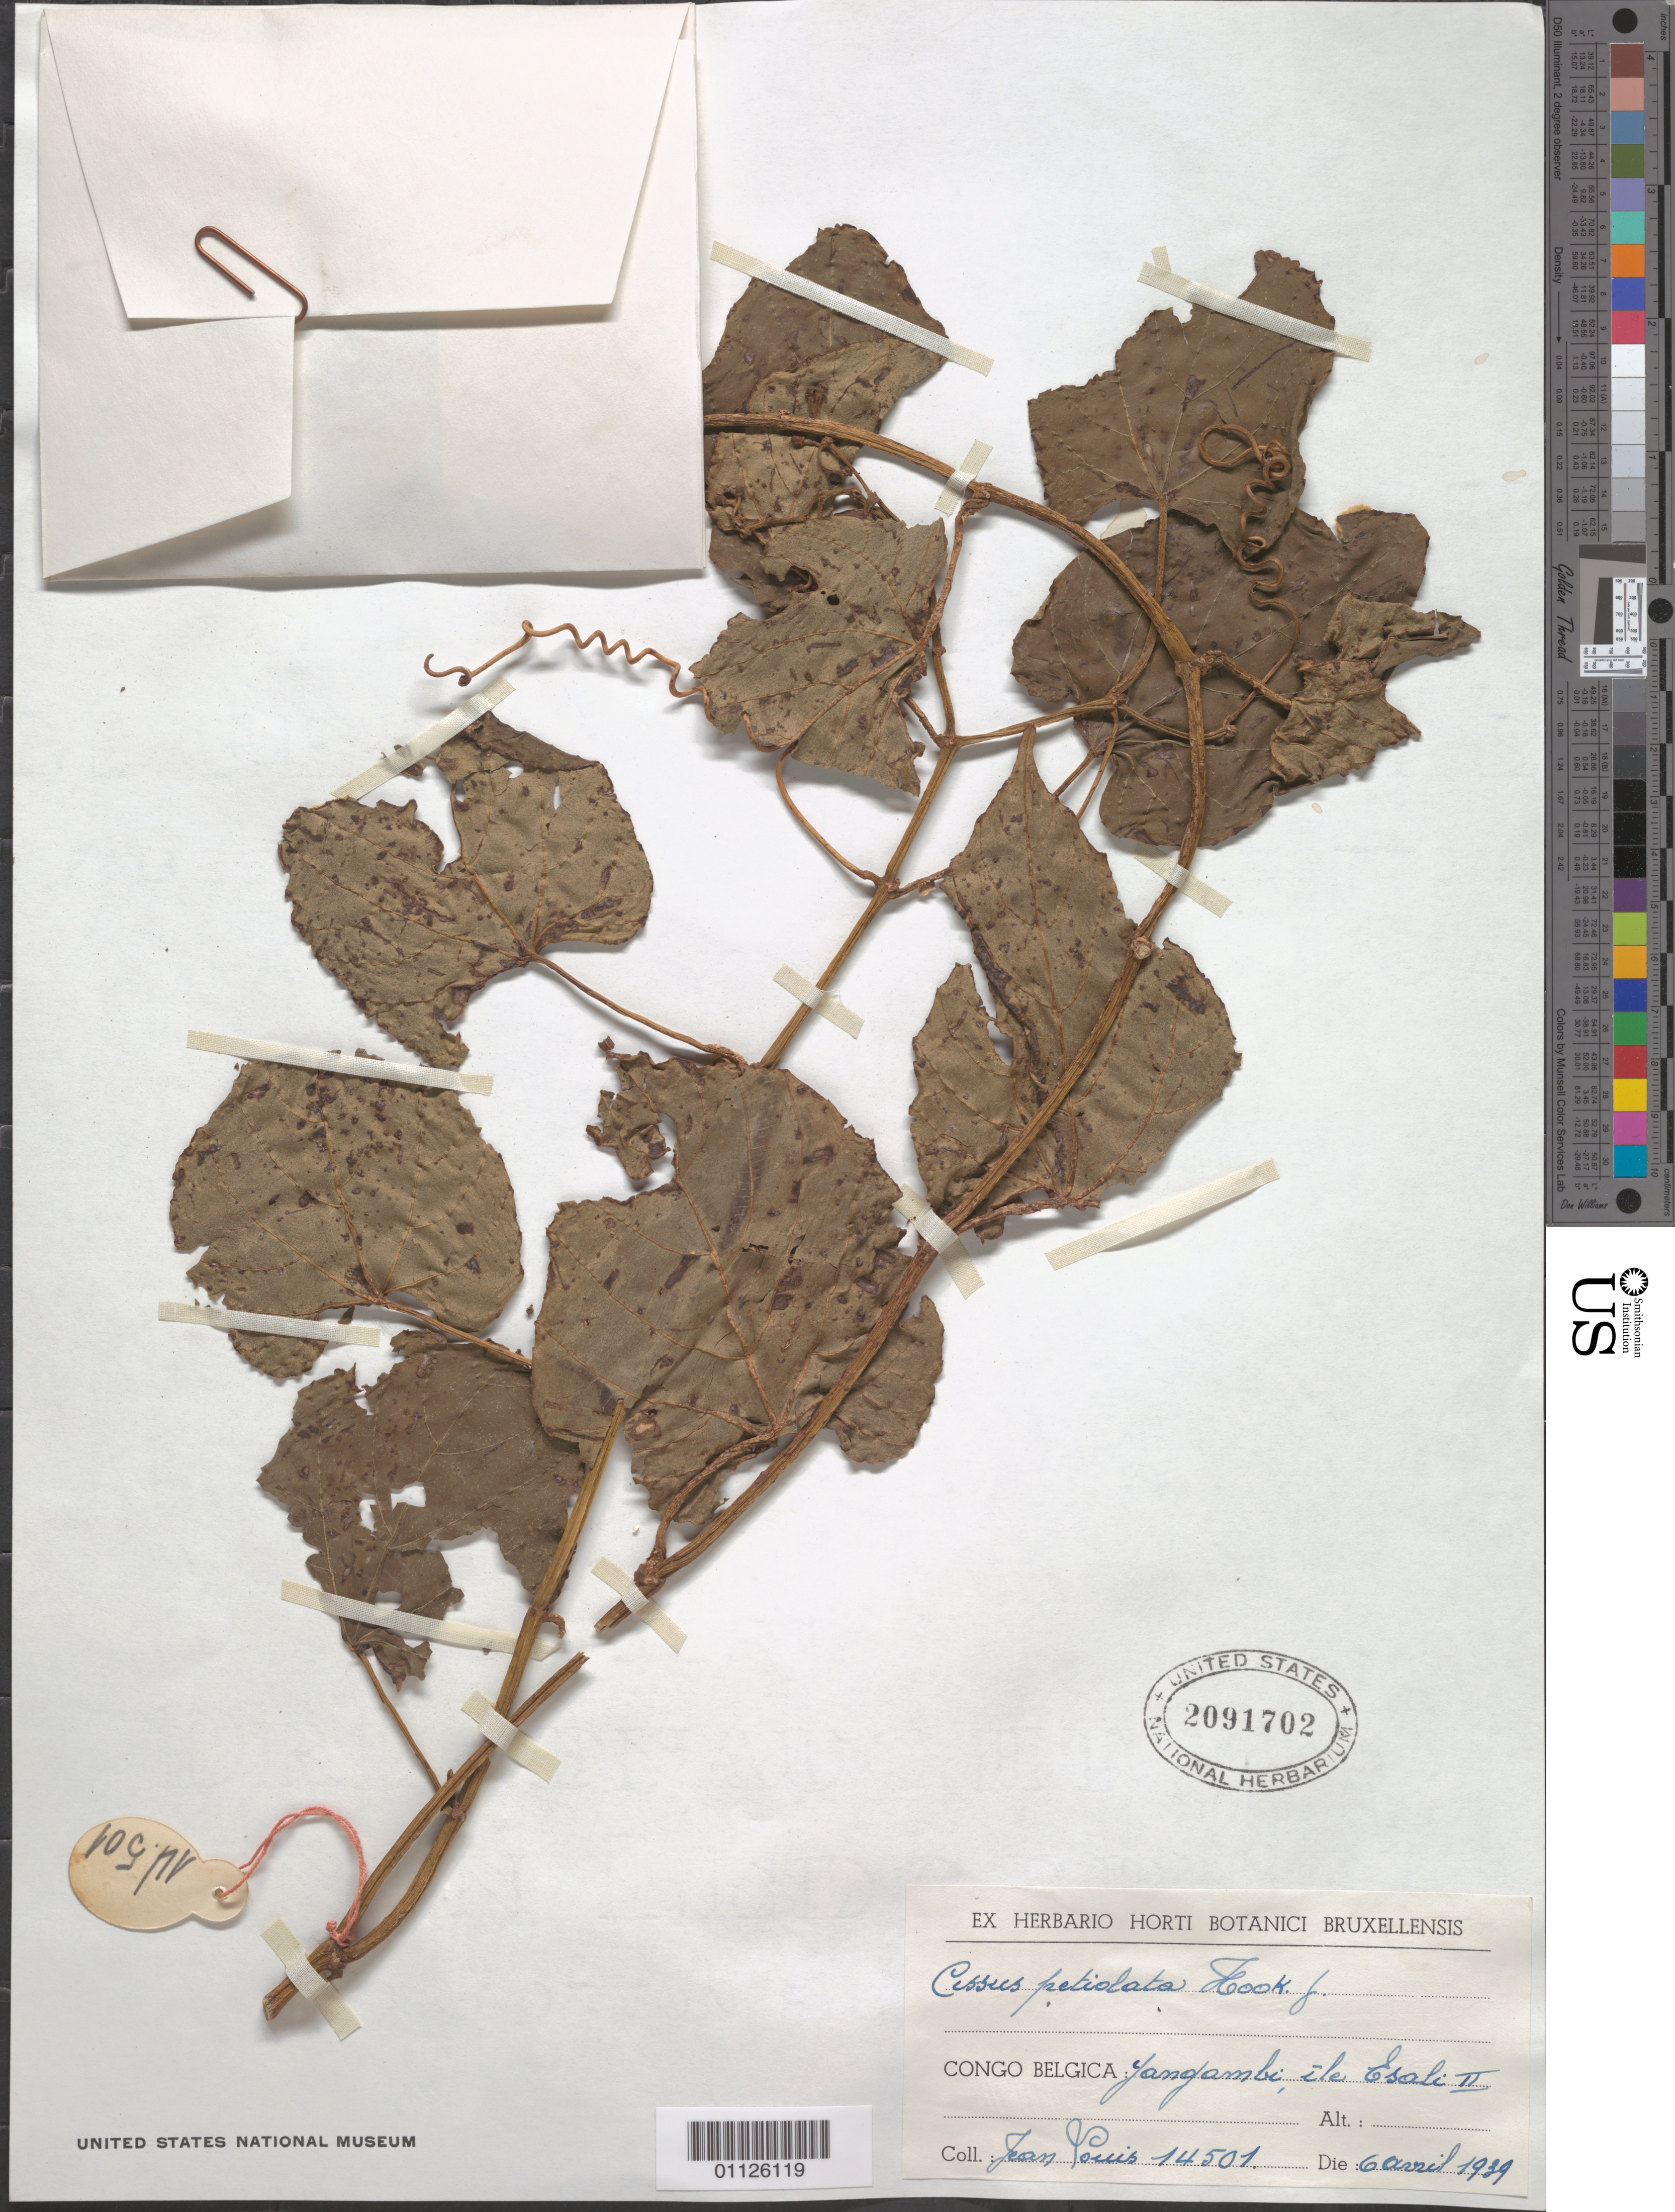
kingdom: Plantae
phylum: Tracheophyta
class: Magnoliopsida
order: Vitales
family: Vitaceae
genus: Cissus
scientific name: Cissus petiolata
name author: Hook. f.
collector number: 14501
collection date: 1939-04-06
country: Congo, Democratic Republic of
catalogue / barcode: US 2091702